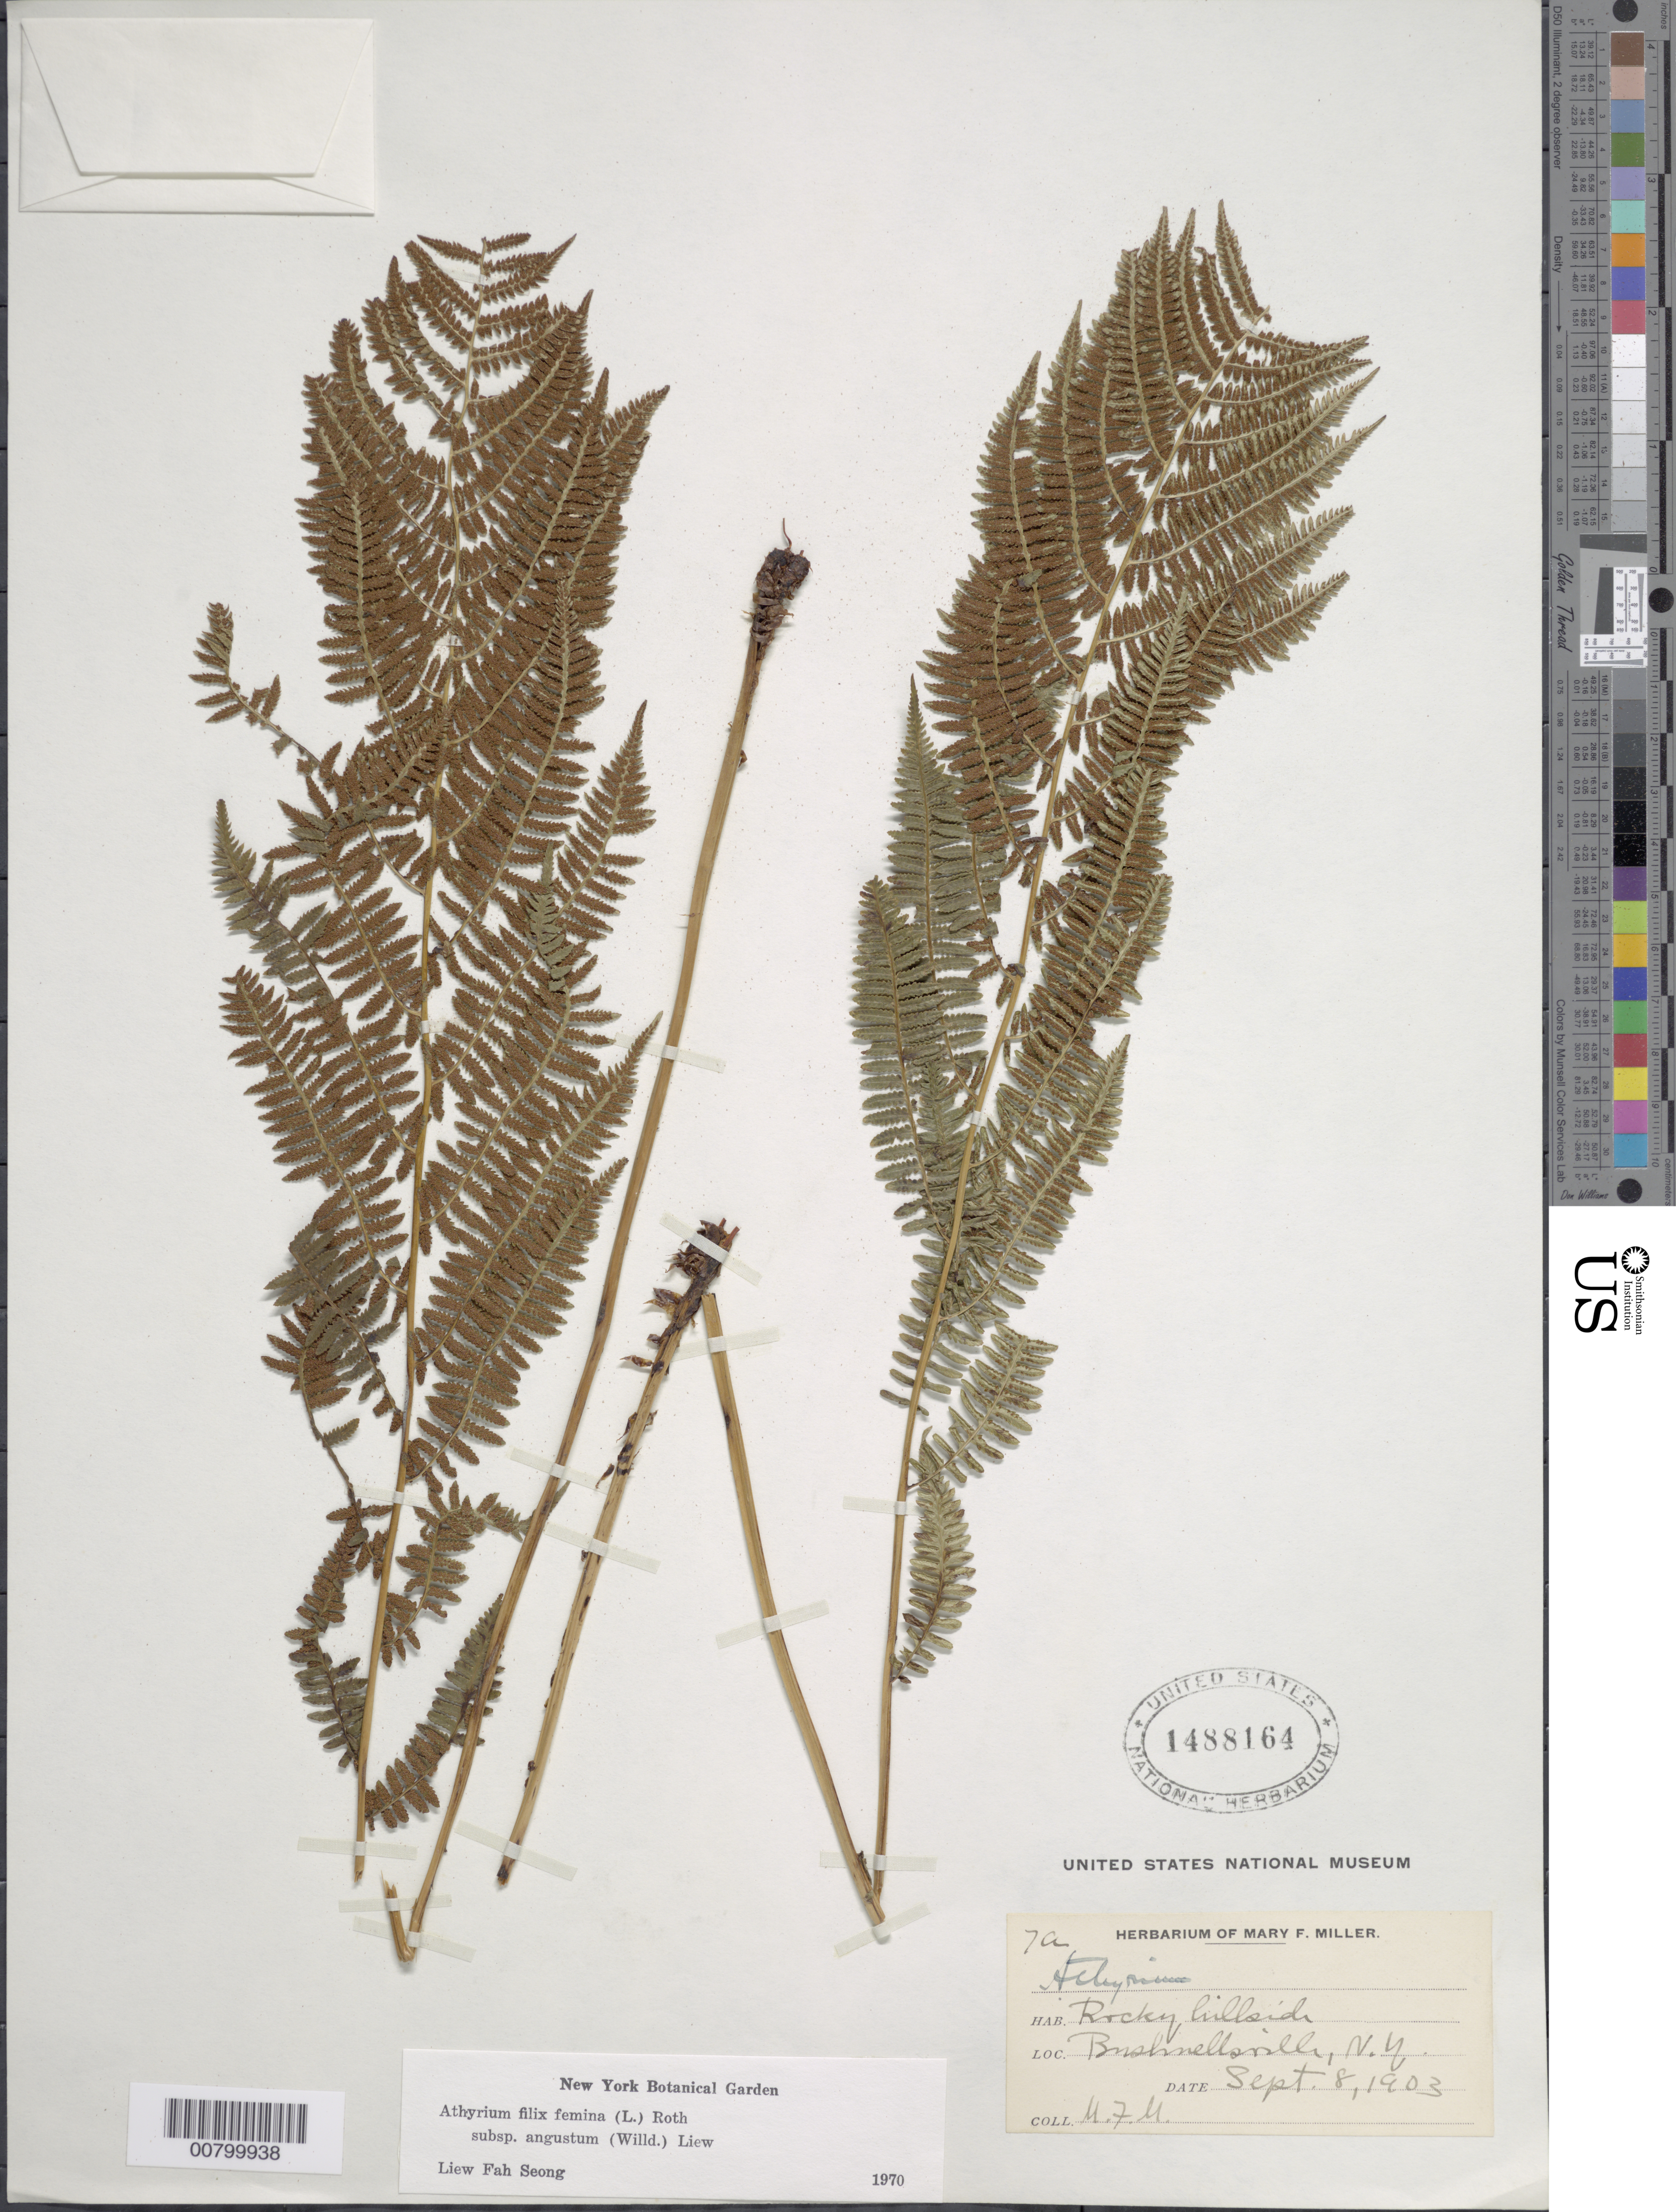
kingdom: Plantae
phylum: Tracheophyta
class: Polypodiopsida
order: Polypodiales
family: Athyriaceae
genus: Athyrium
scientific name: Athyrium filix-femina subsp. angustatum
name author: (Willd.) R.T. Clausen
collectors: M. F. Miller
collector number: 7a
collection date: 1903-09-08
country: United States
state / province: New York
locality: Bushnellsville N.Y.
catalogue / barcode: US 1488164